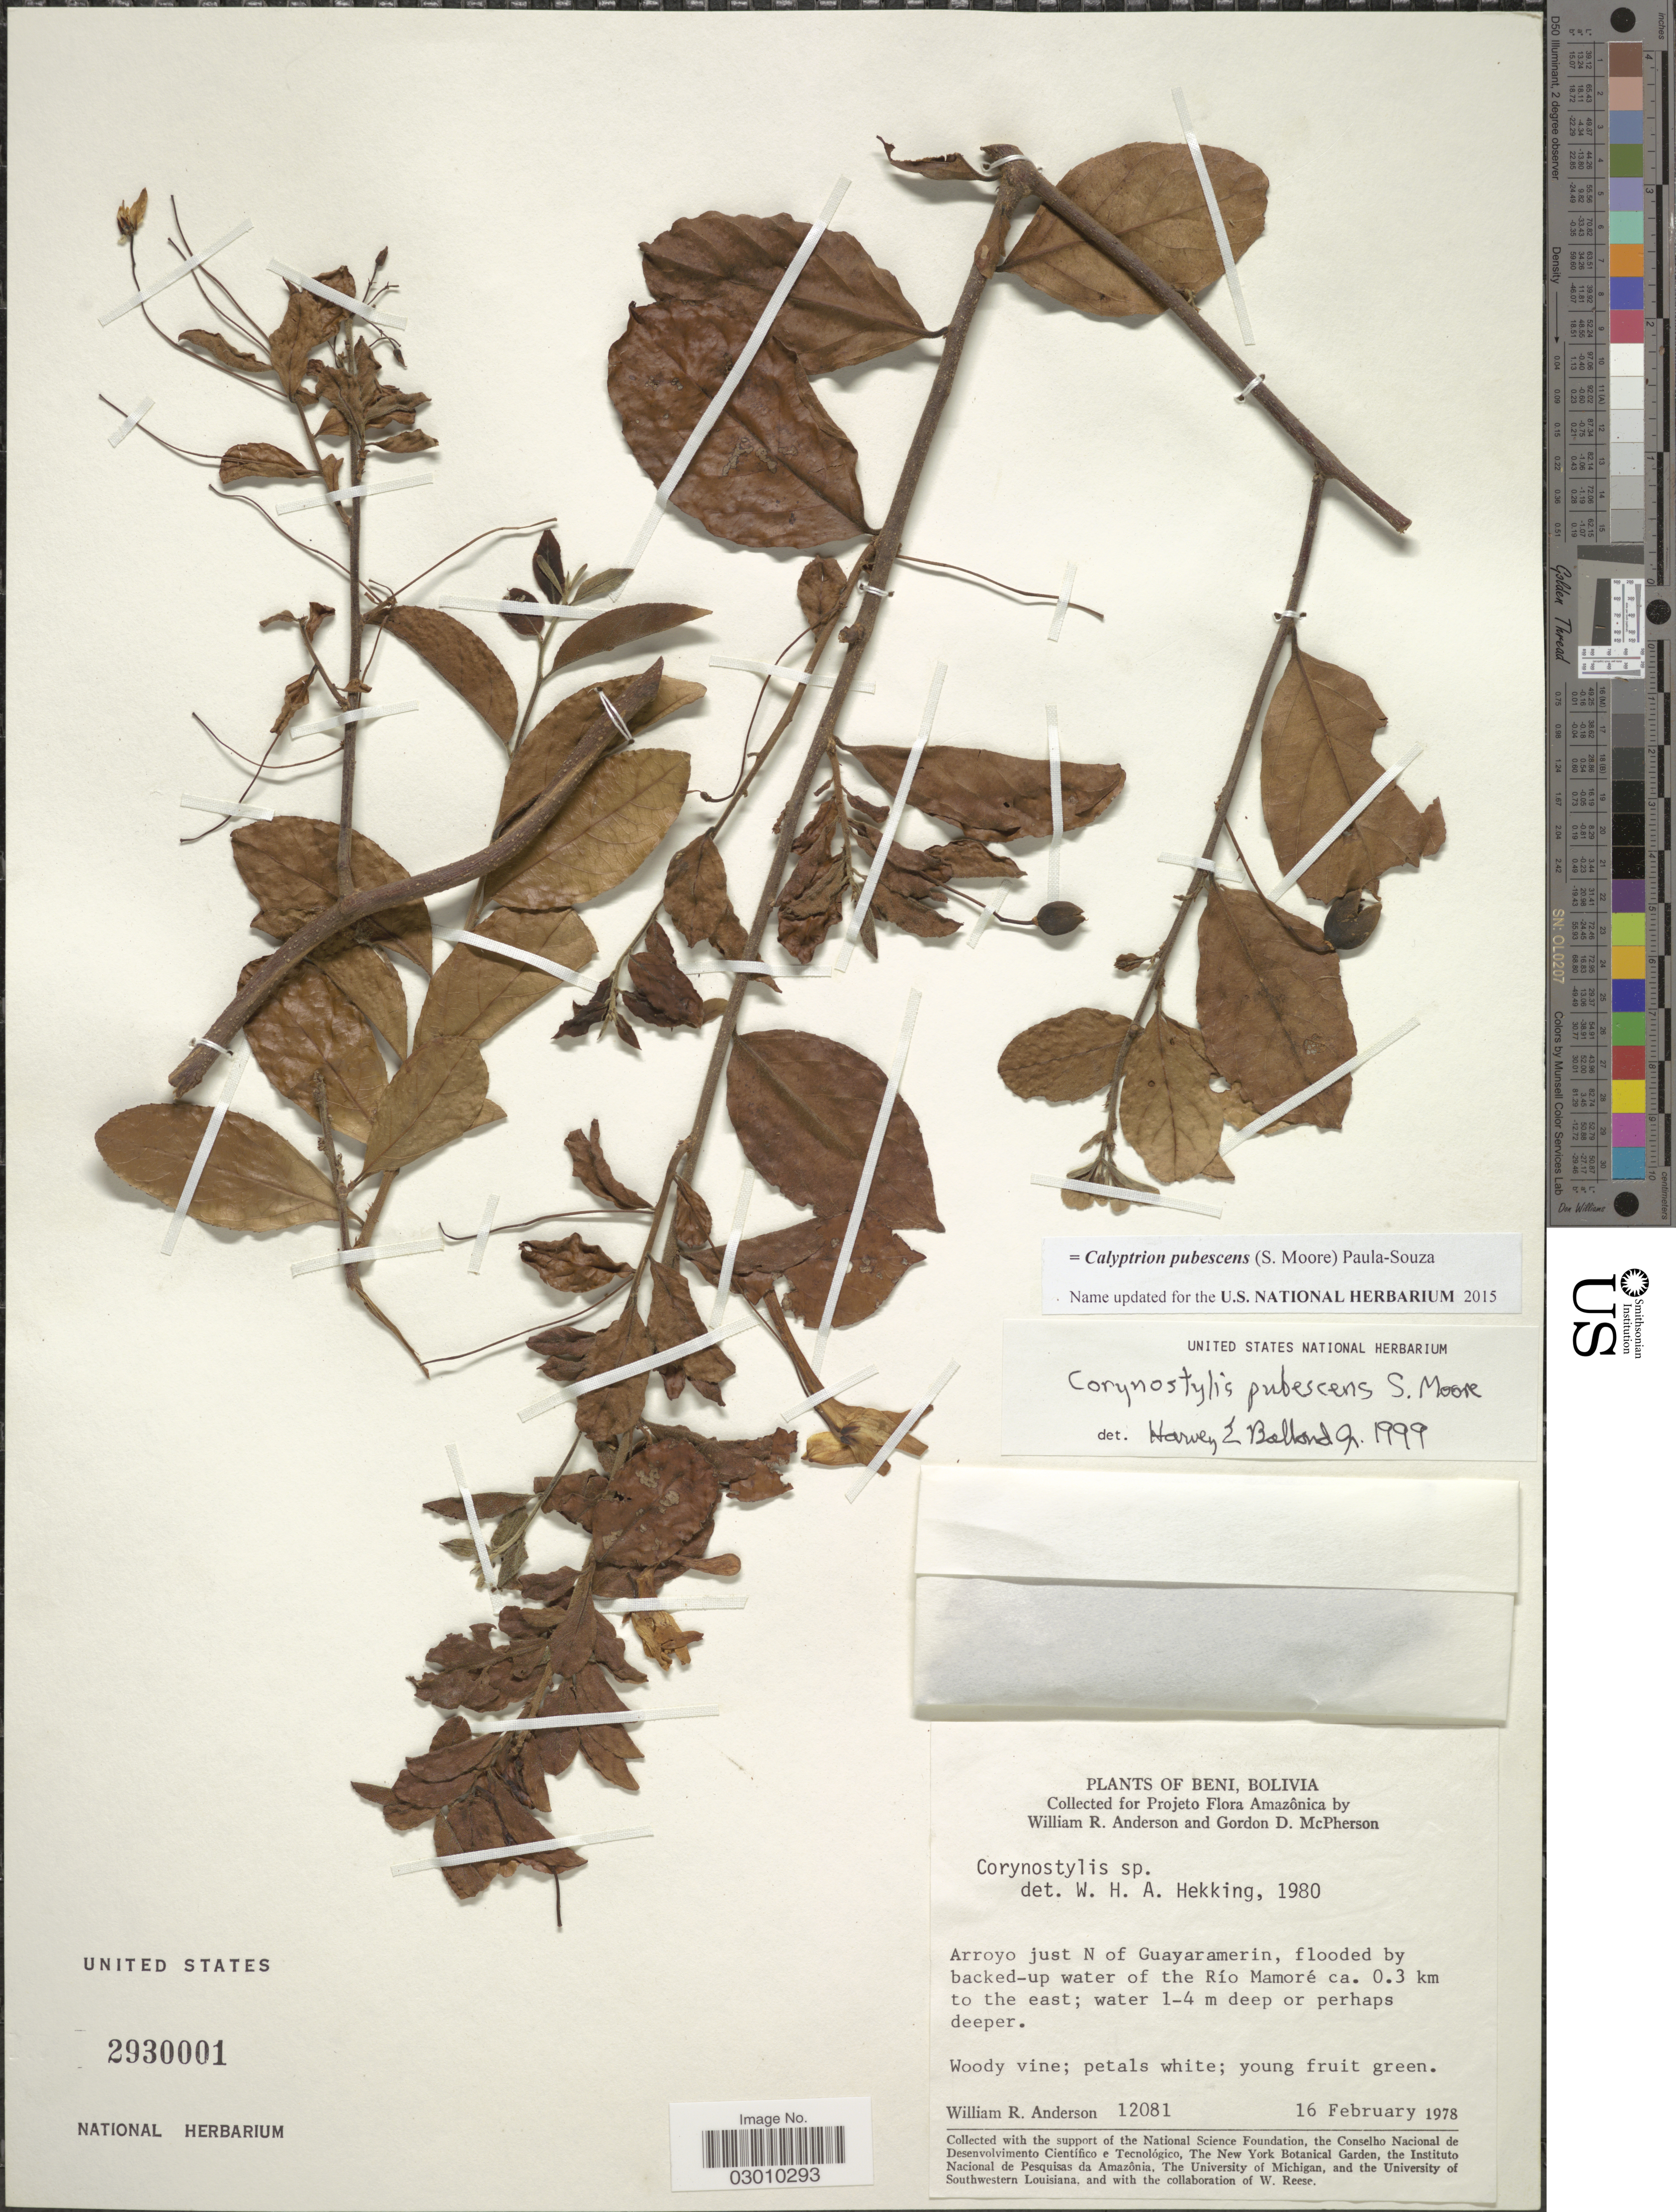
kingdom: Plantae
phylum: Tracheophyta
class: Magnoliopsida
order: Malpighiales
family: Violaceae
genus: Calyptrion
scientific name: Calyptrion pubescens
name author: (S. Moore) Paula-Souza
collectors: W. R. Anderson & G. D. McPherson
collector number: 12081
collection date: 1978-02-16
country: Bolivia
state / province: Beni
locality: Arroyo just N of Guayaramerin, flooded by backed-up water of the Río Mamoré ca. 0.3 km to the east.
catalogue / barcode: US 2930001